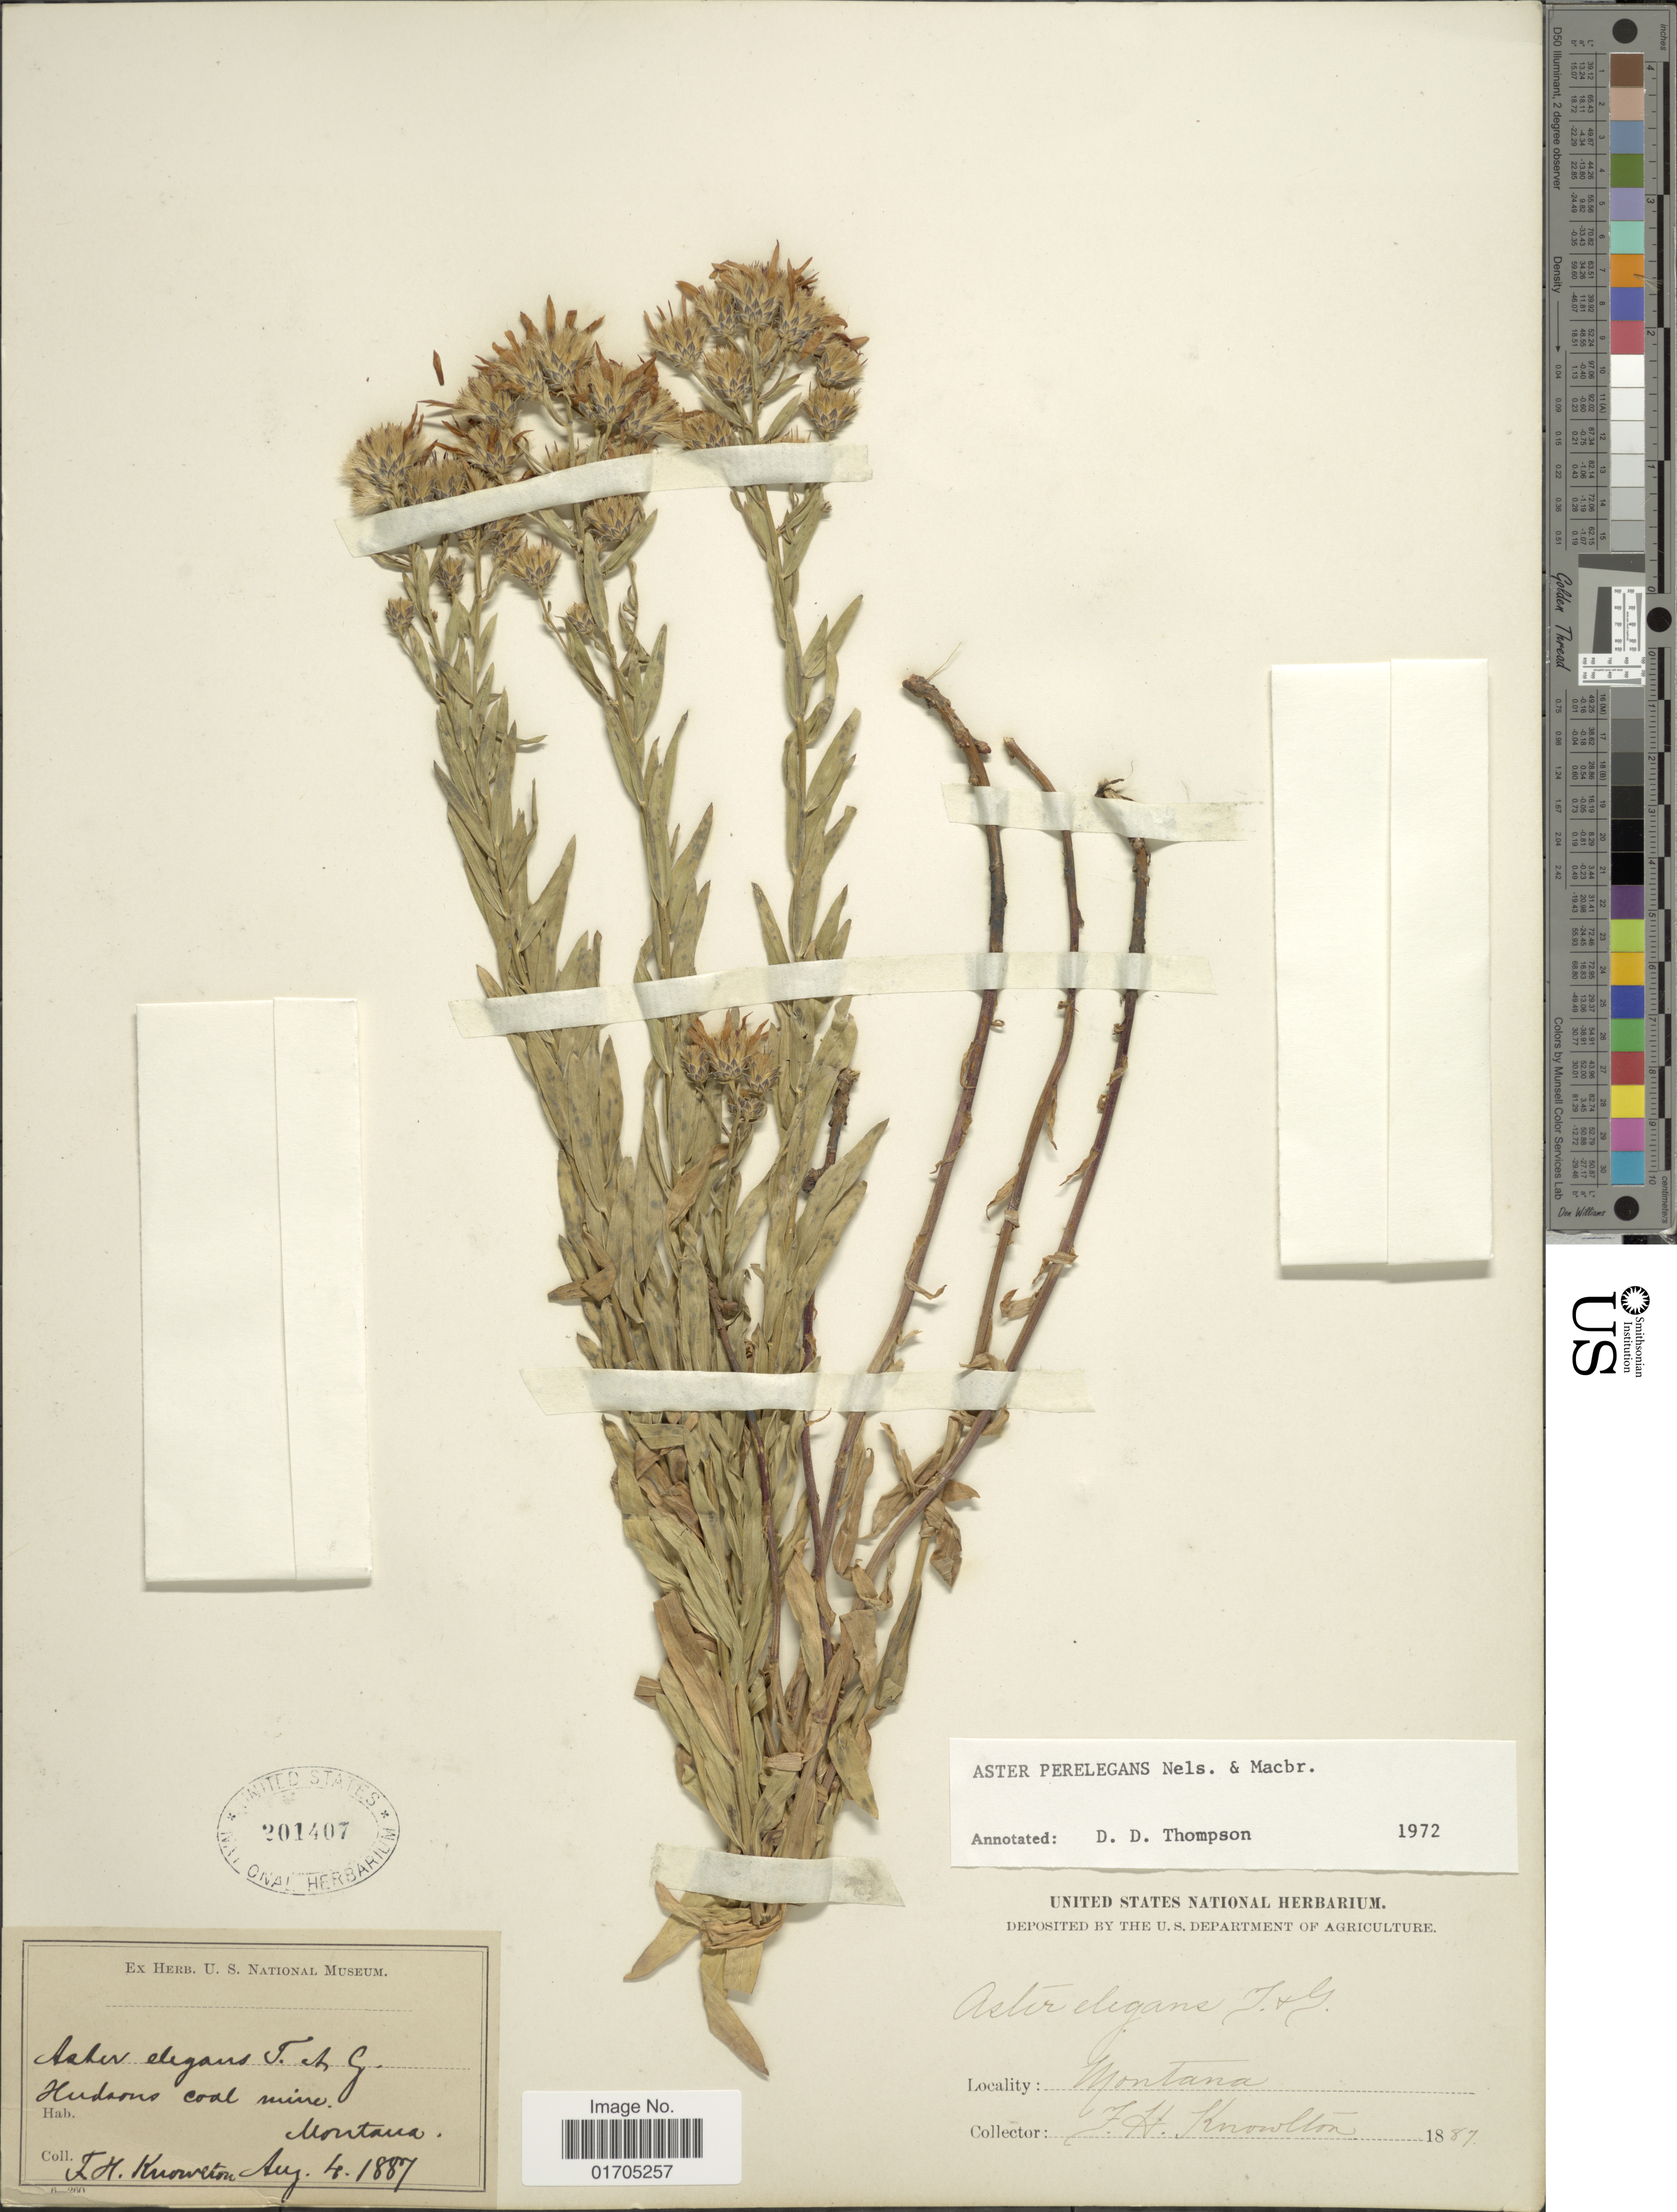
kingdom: Plantae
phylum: Tracheophyta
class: Magnoliopsida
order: Asterales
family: Asteraceae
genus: Eucephalus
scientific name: Eucephalus elegans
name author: Nutt.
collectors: F. H. Knowlton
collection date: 1887-08-04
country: United States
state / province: Montana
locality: Hudsons coal mine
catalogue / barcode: US 204107